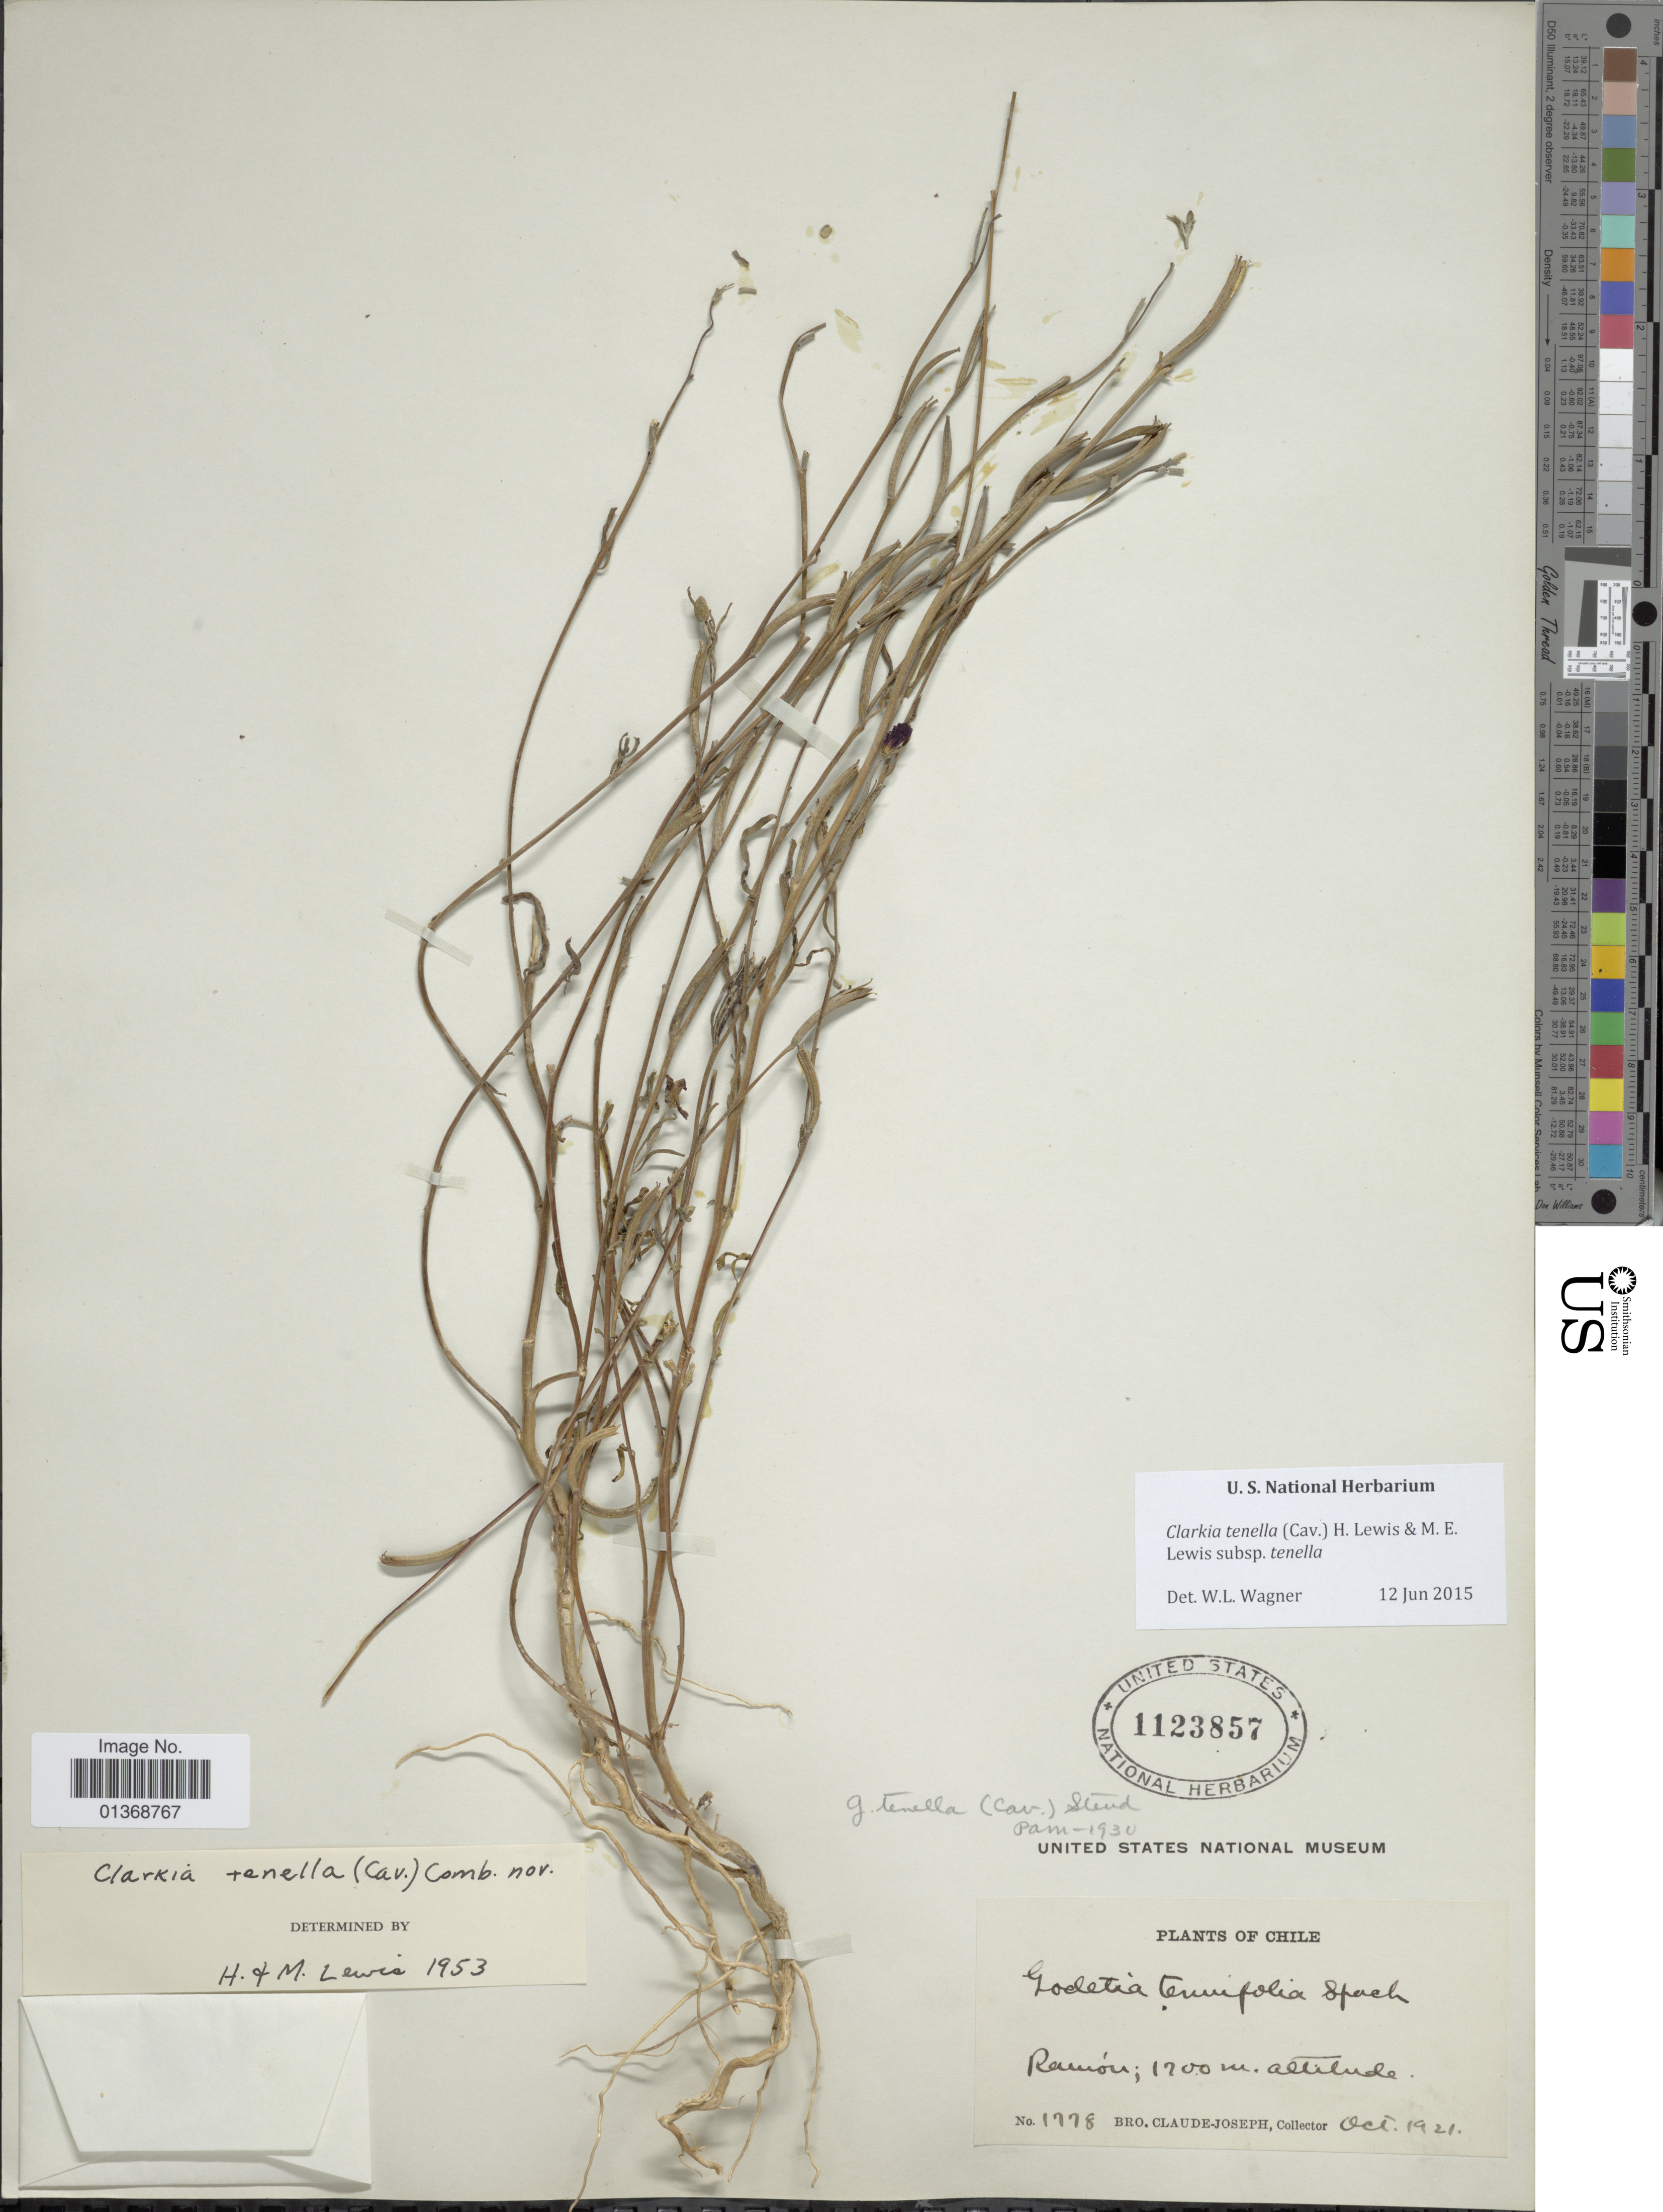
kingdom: Plantae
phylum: Tracheophyta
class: Magnoliopsida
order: Myrtales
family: Onagraceae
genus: Clarkia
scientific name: Clarkia tenella subsp. tenella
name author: (Cav.) F. H. Lewis & M.E. Lewis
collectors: Bro. Claude-Joseph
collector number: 1778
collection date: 1921-10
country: Chile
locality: Ramón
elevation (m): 1700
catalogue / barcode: US 1123857